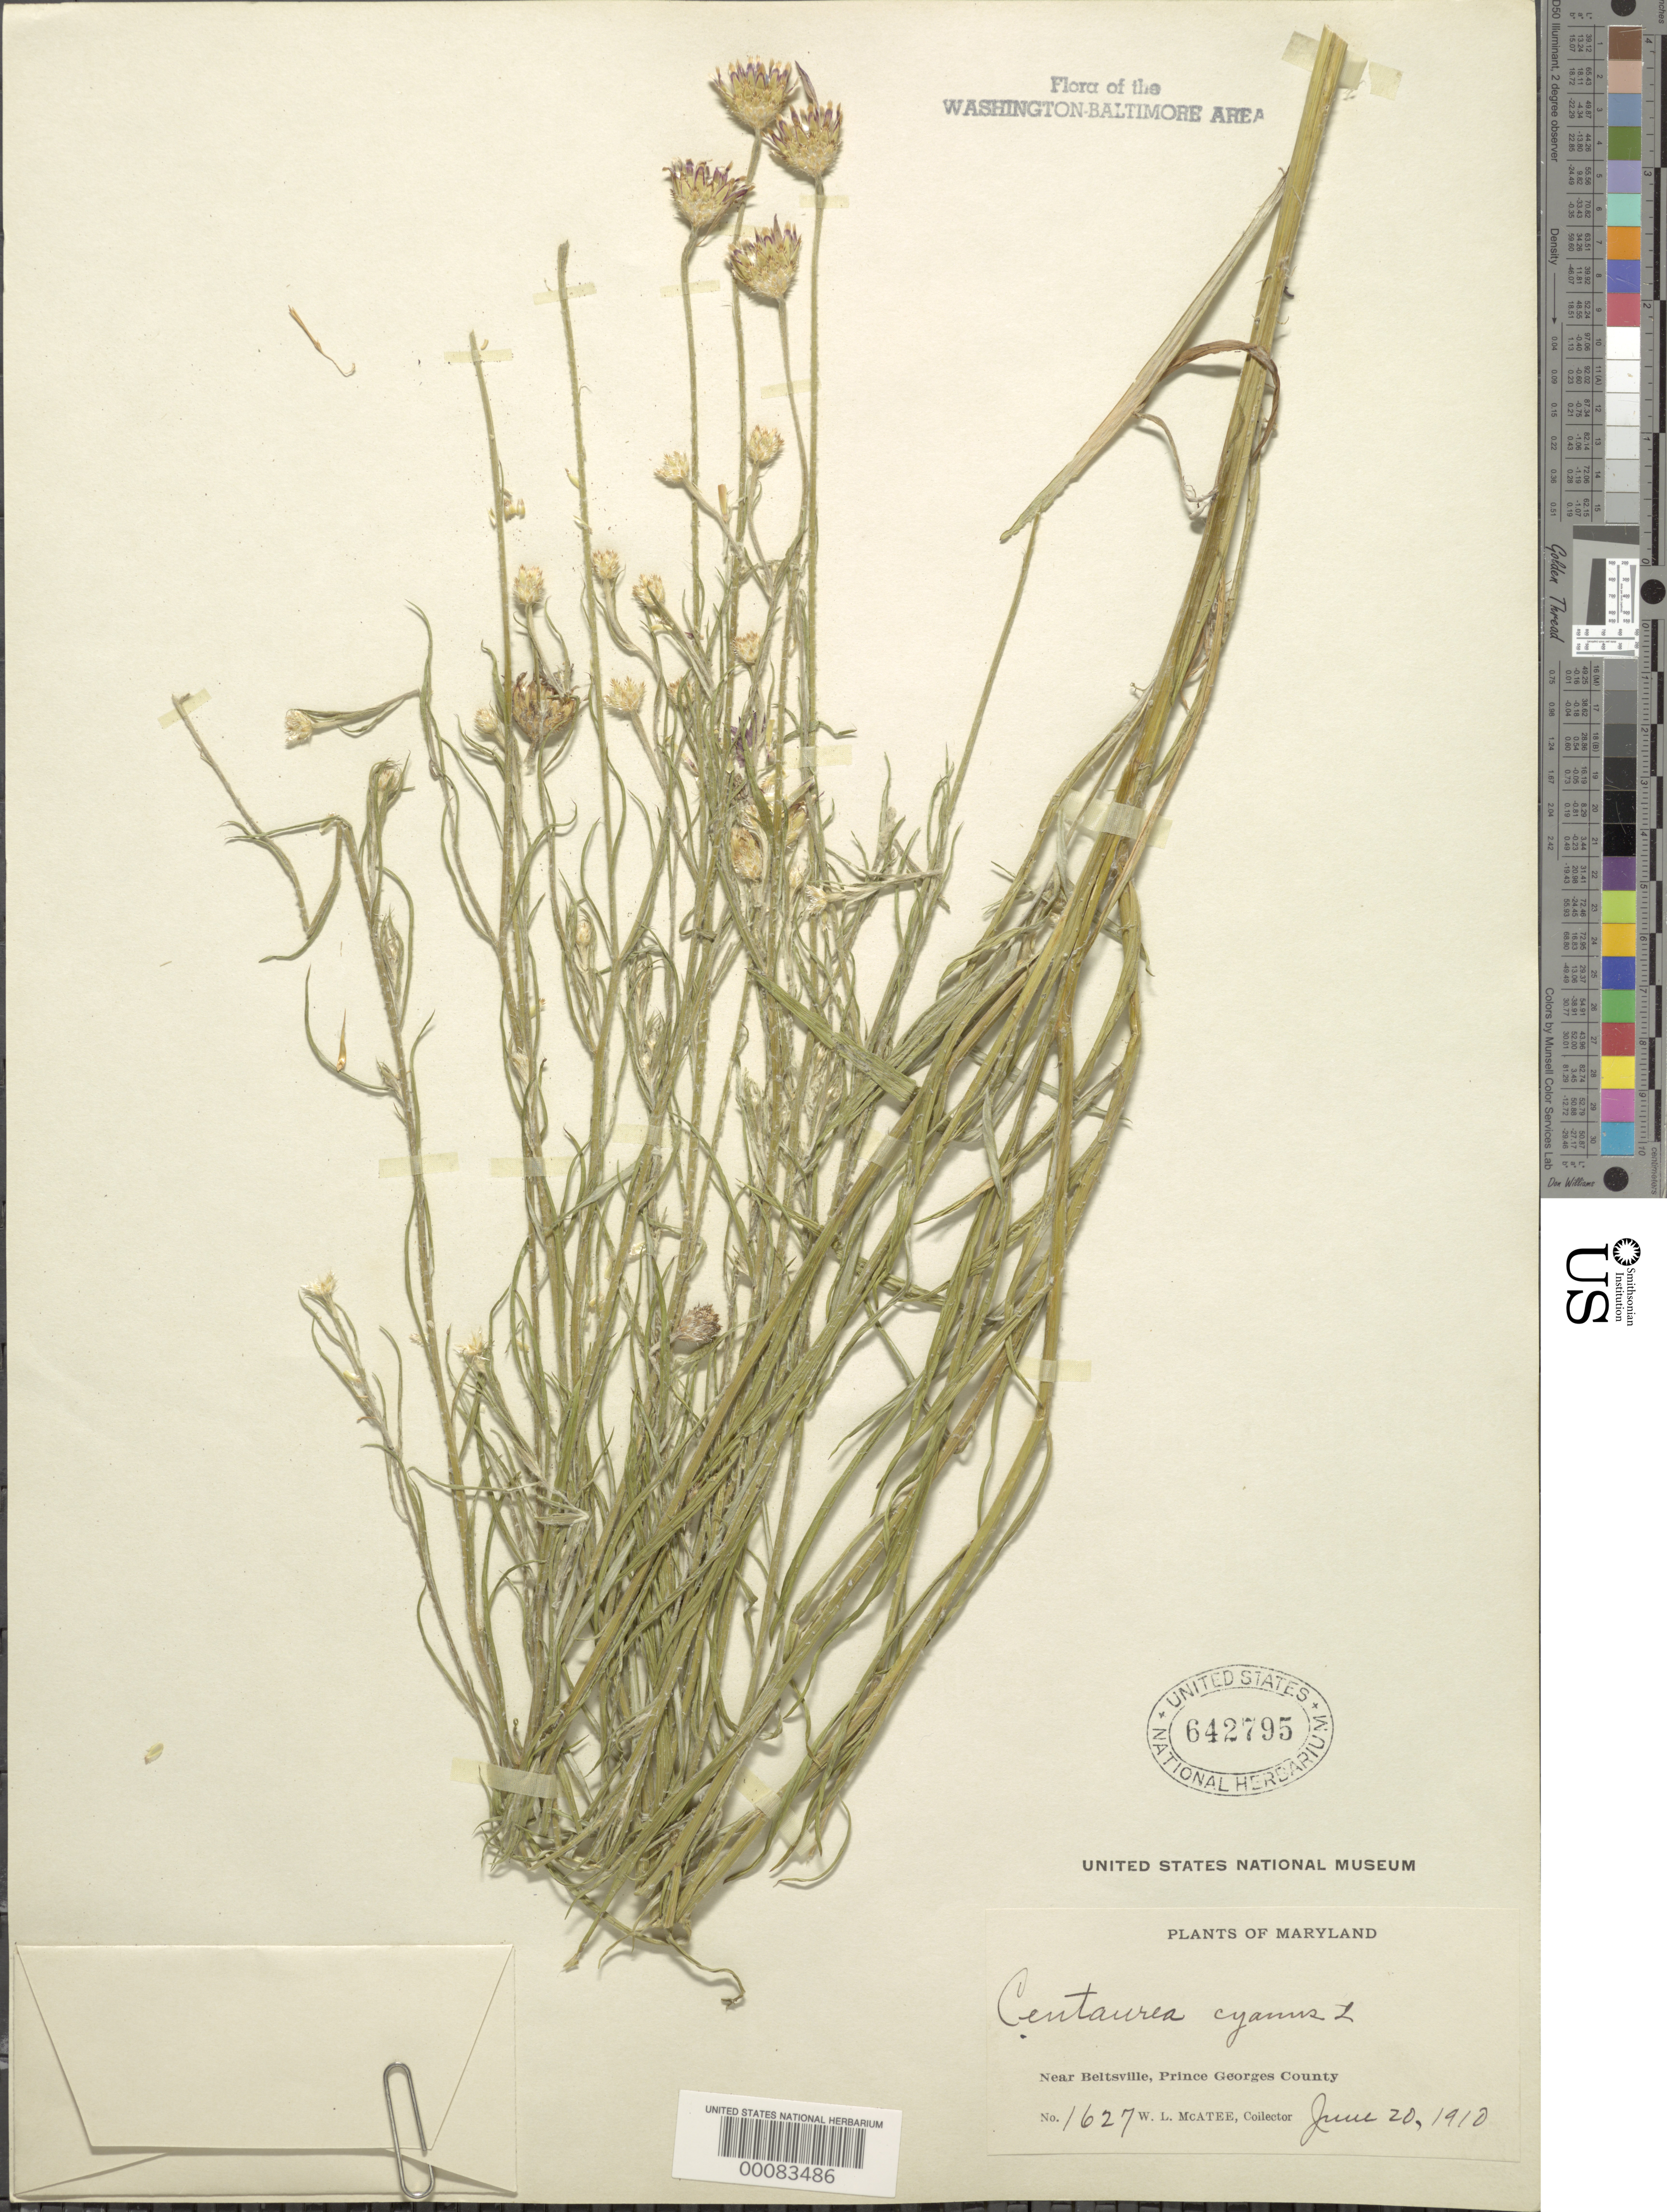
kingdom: Plantae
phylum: Tracheophyta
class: Magnoliopsida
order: Asterales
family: Asteraceae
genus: Centaurea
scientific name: Centaurea cyanus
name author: L.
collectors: W. McAtee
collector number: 1627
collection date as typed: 20 Jun 1910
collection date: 1910-06-20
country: United States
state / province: Maryland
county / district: Prince George's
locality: Near Beltsville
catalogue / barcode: US 642795